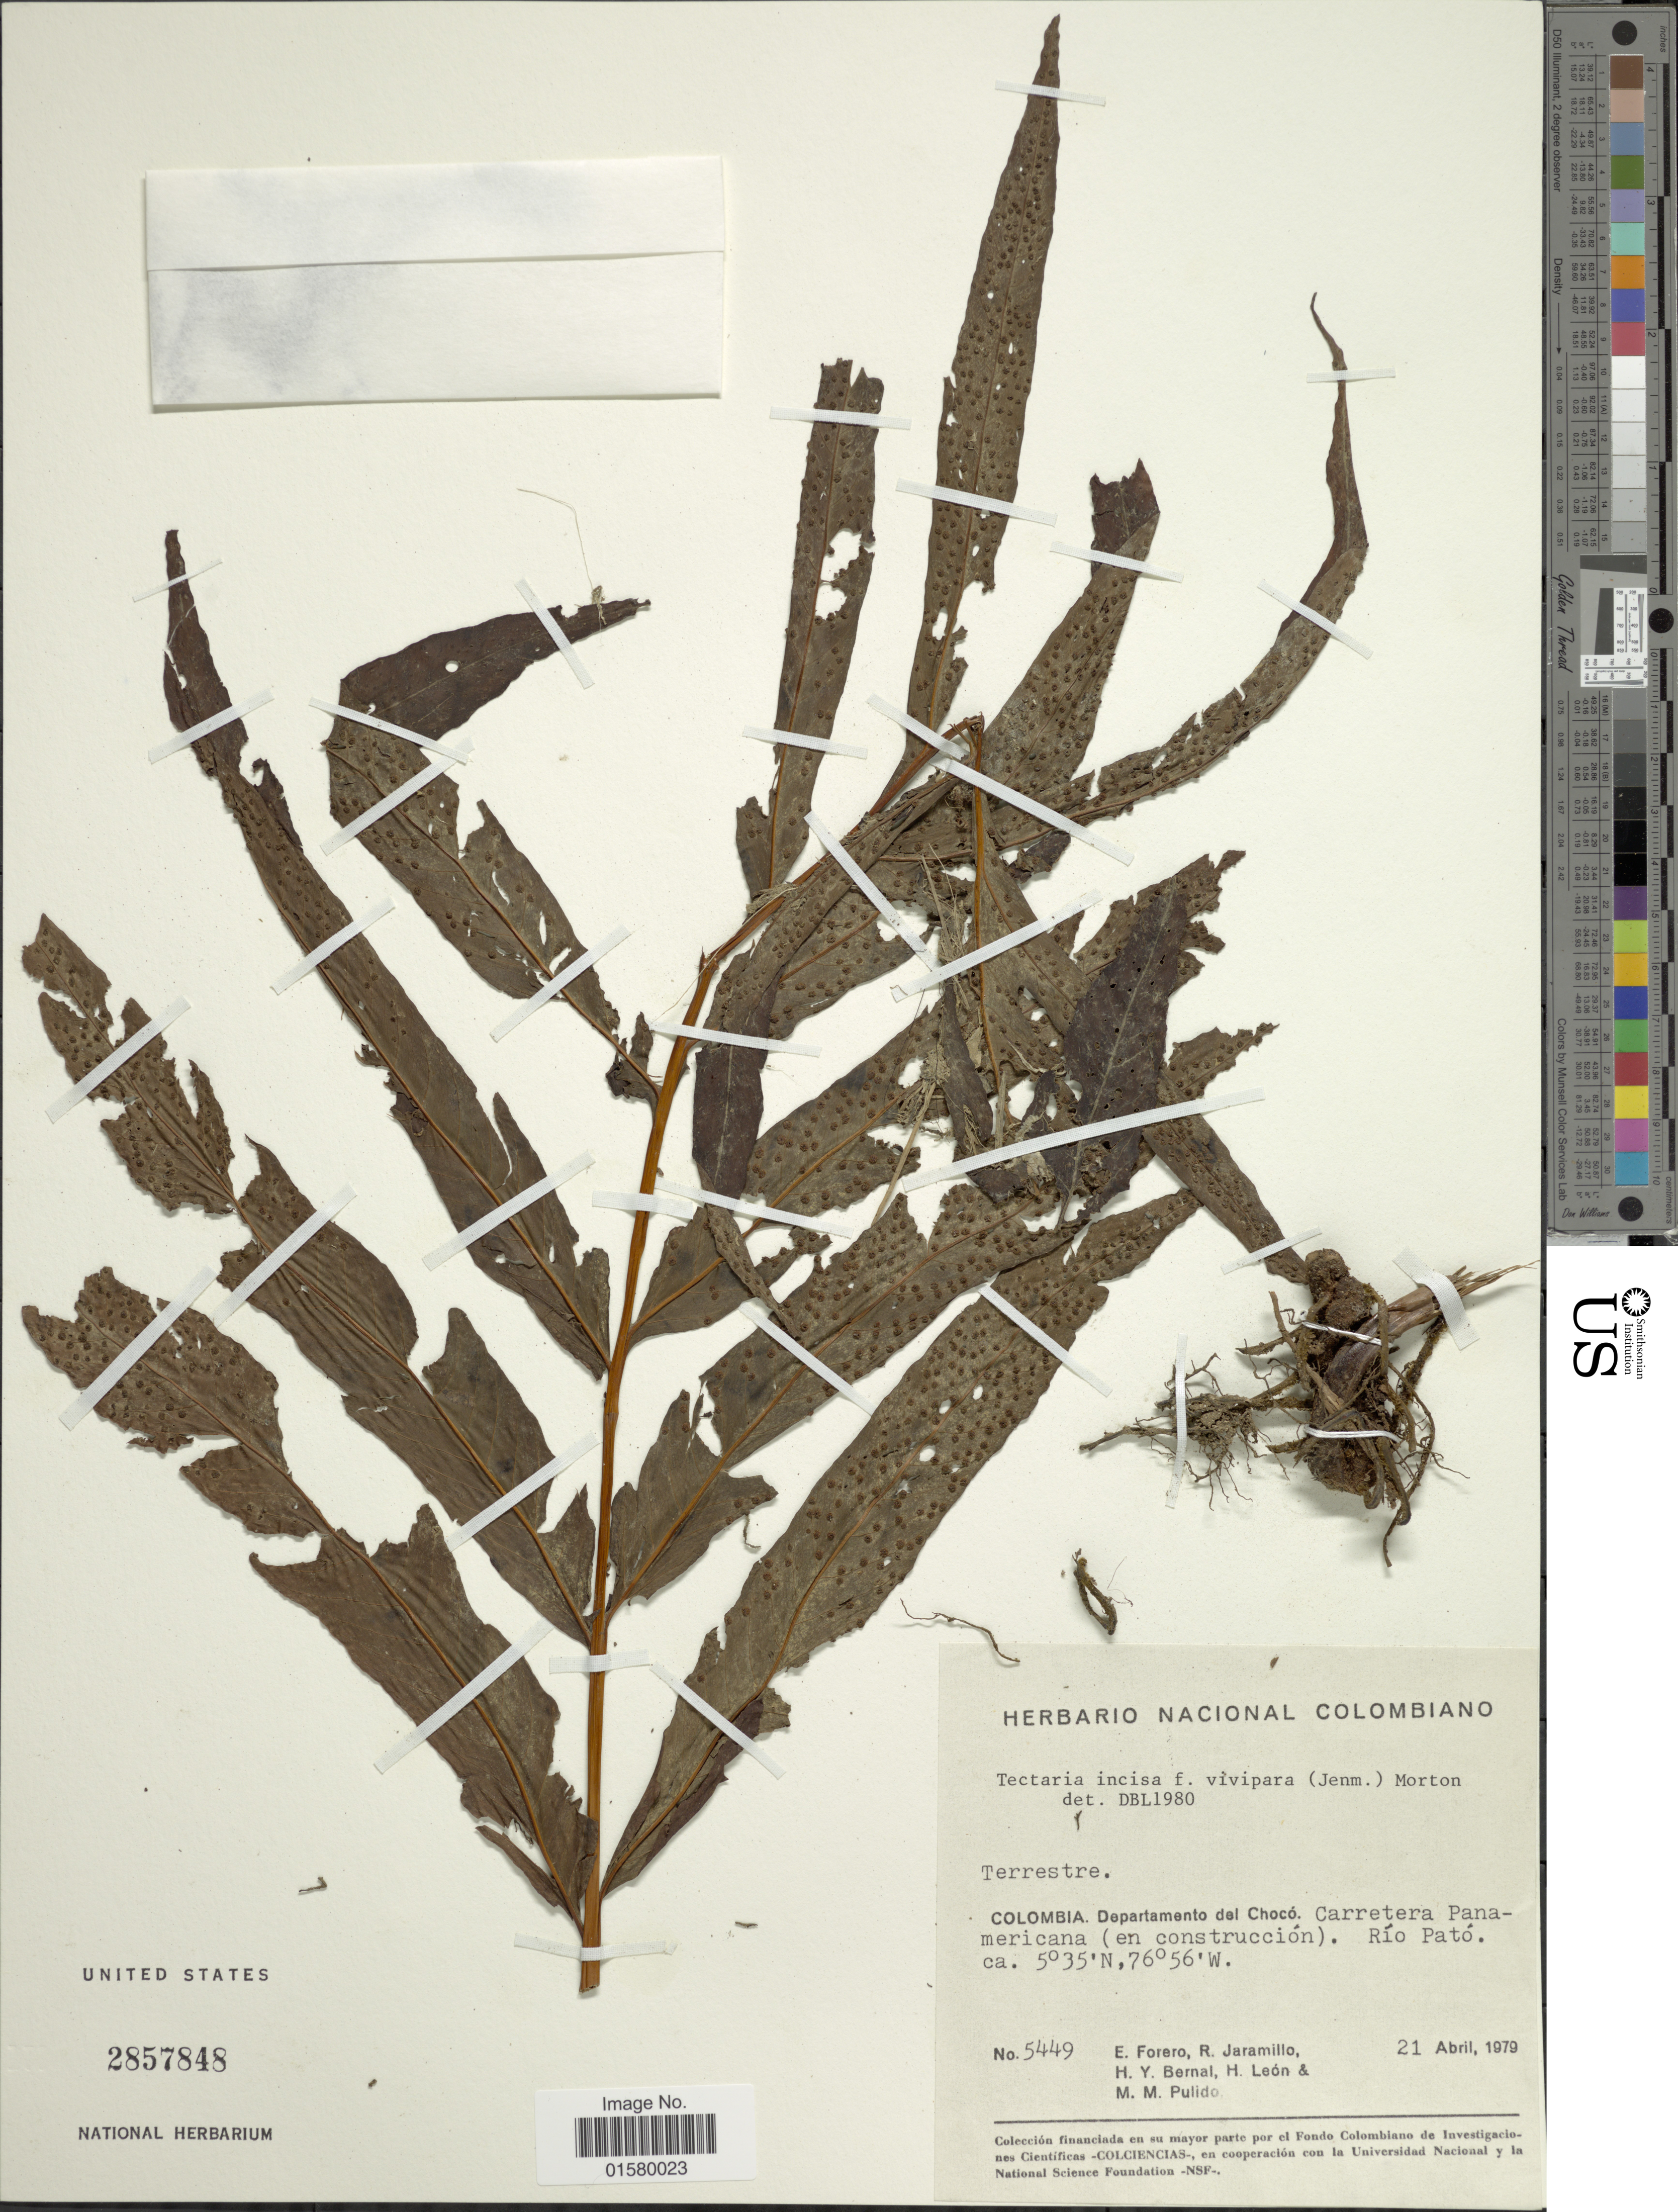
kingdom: Plantae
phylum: Tracheophyta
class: Polypodiopsida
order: Polypodiales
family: Tectariaceae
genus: Tectaria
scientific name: Tectaria vivipara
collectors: E. Ferero, R. Jaramillo M., H. Y. Bernal, H. León & M. Pulido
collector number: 5449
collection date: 1979-04-21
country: Colombia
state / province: Chocó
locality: Colombia, Departamento del Choco, Carretera Panamericana (en construccion), Rio Pato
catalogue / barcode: US 2857848